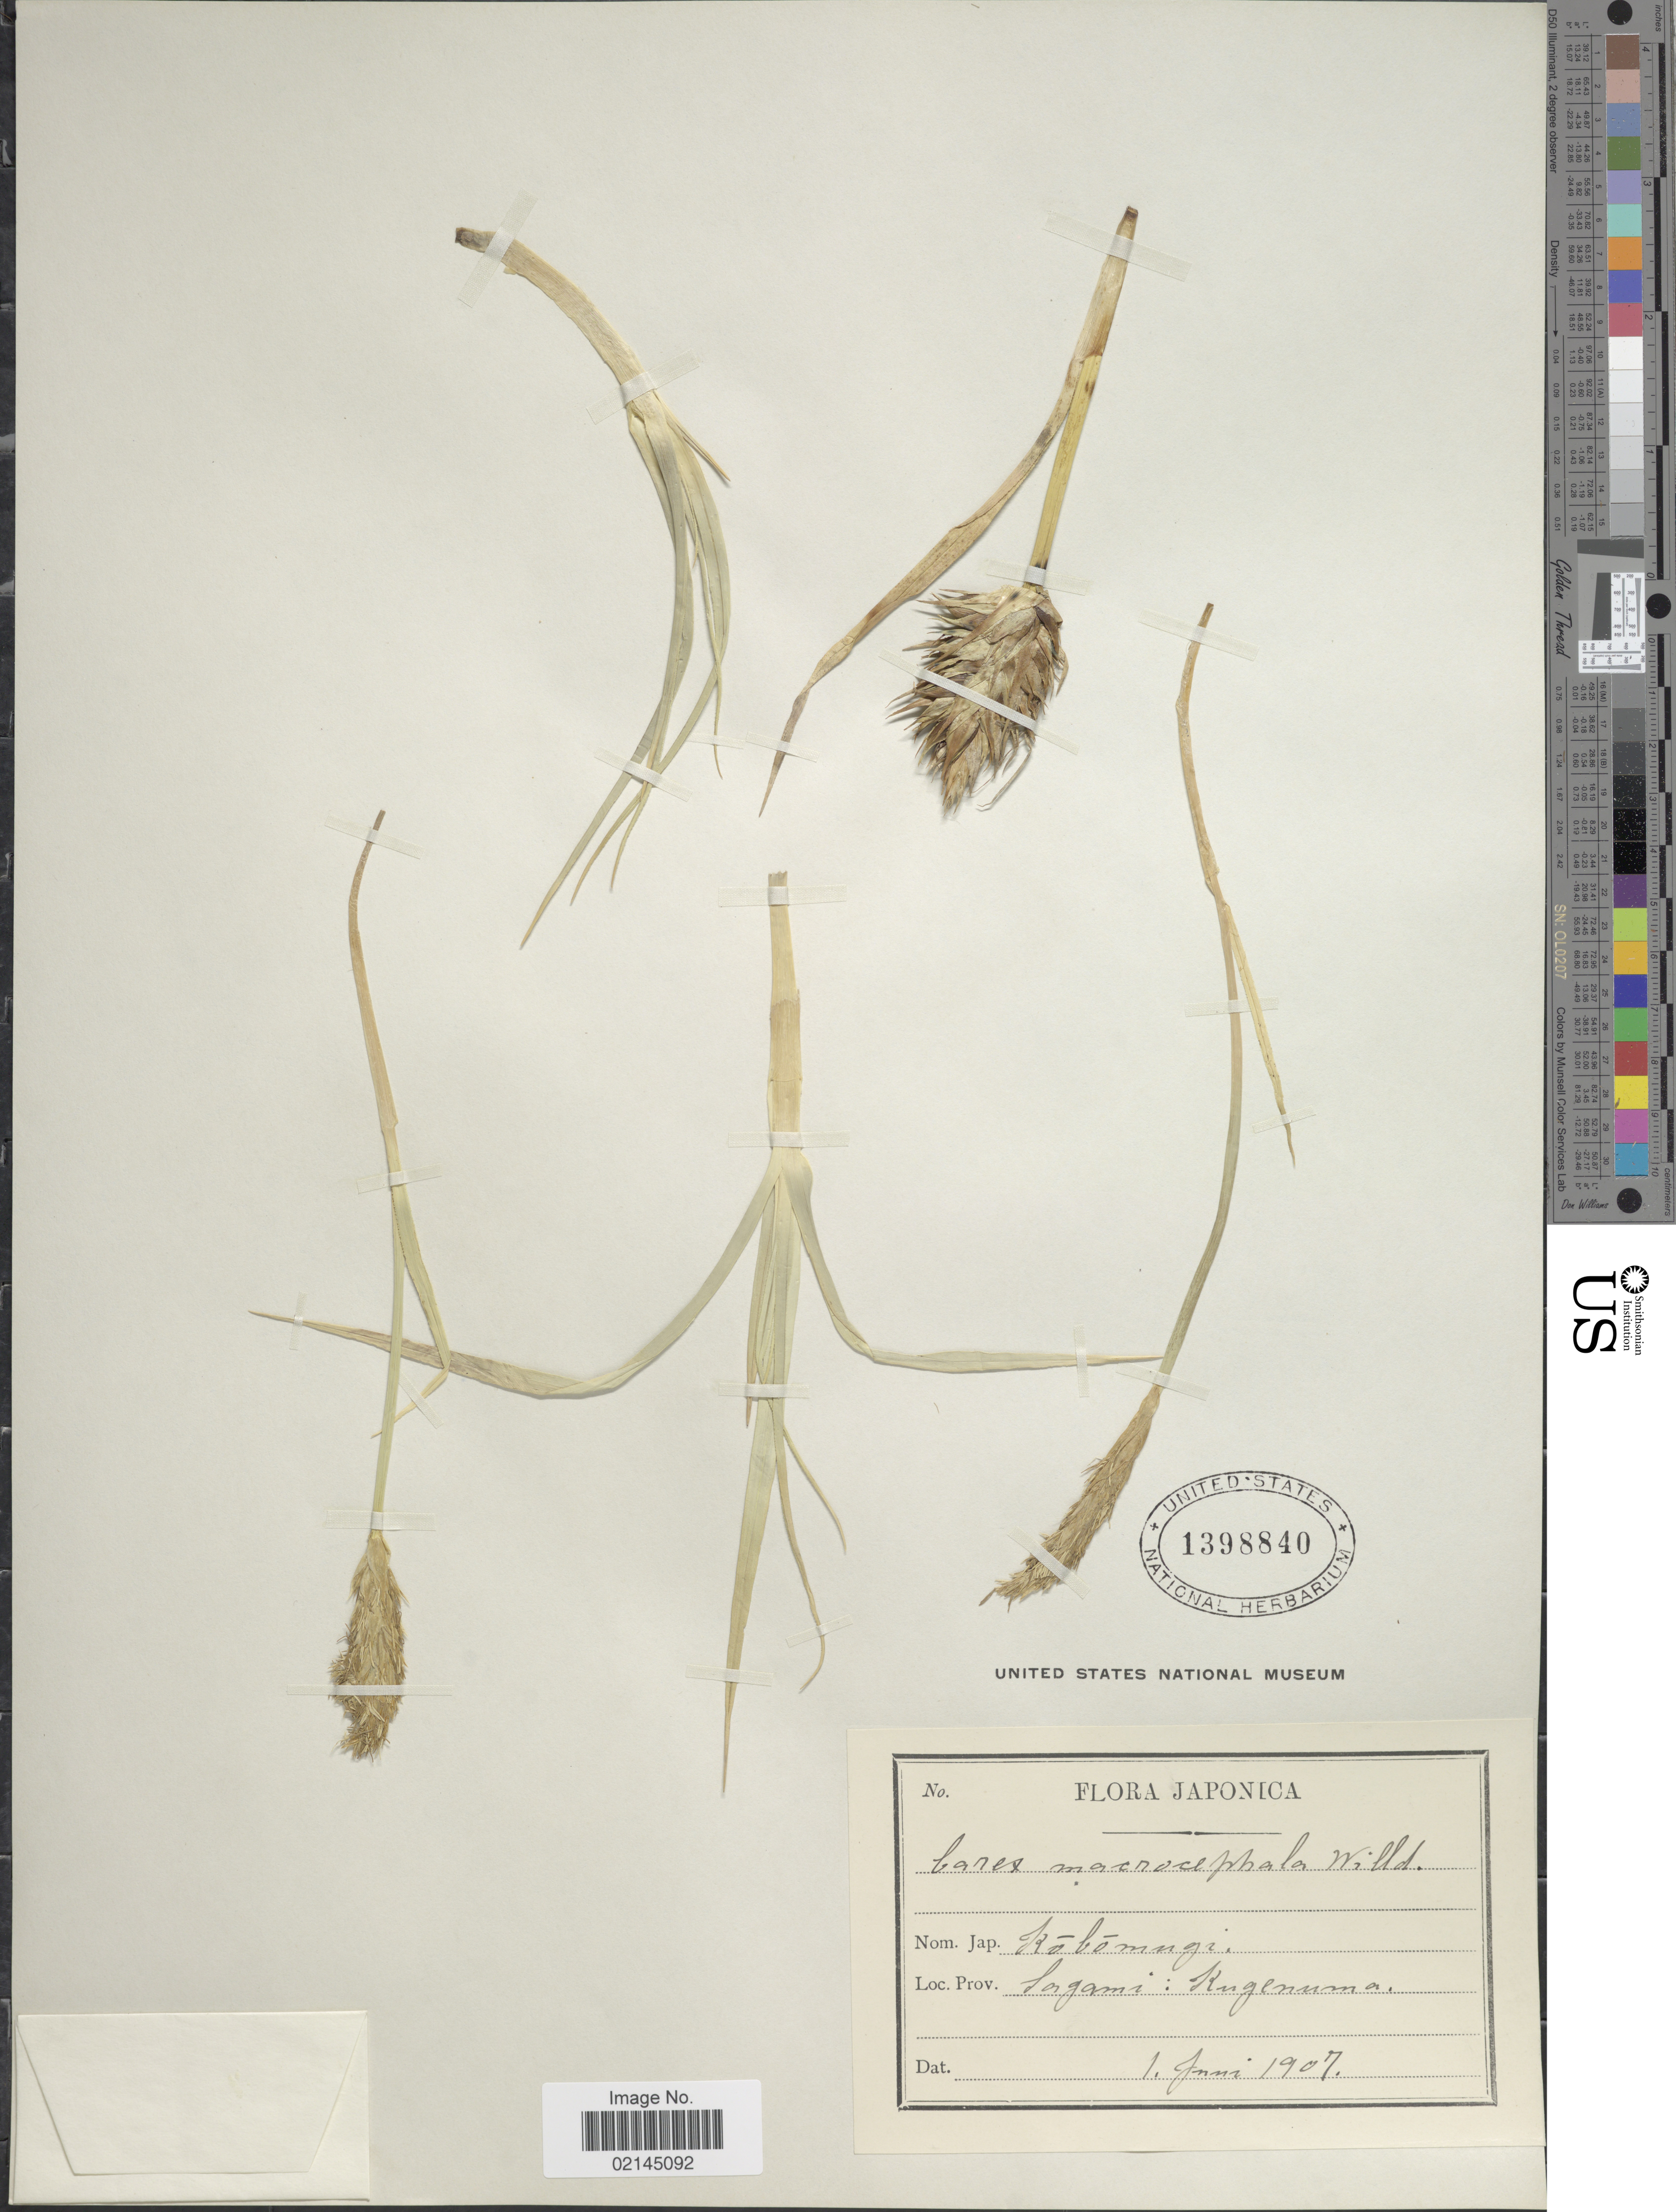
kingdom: Plantae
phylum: Tracheophyta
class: Liliopsida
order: Poales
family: Cyperaceae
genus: Carex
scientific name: Carex macrocephala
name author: Willd. ex Spreng.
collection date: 1907-06-01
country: Japan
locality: Sagami: Kugenuma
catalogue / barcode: US 1398840